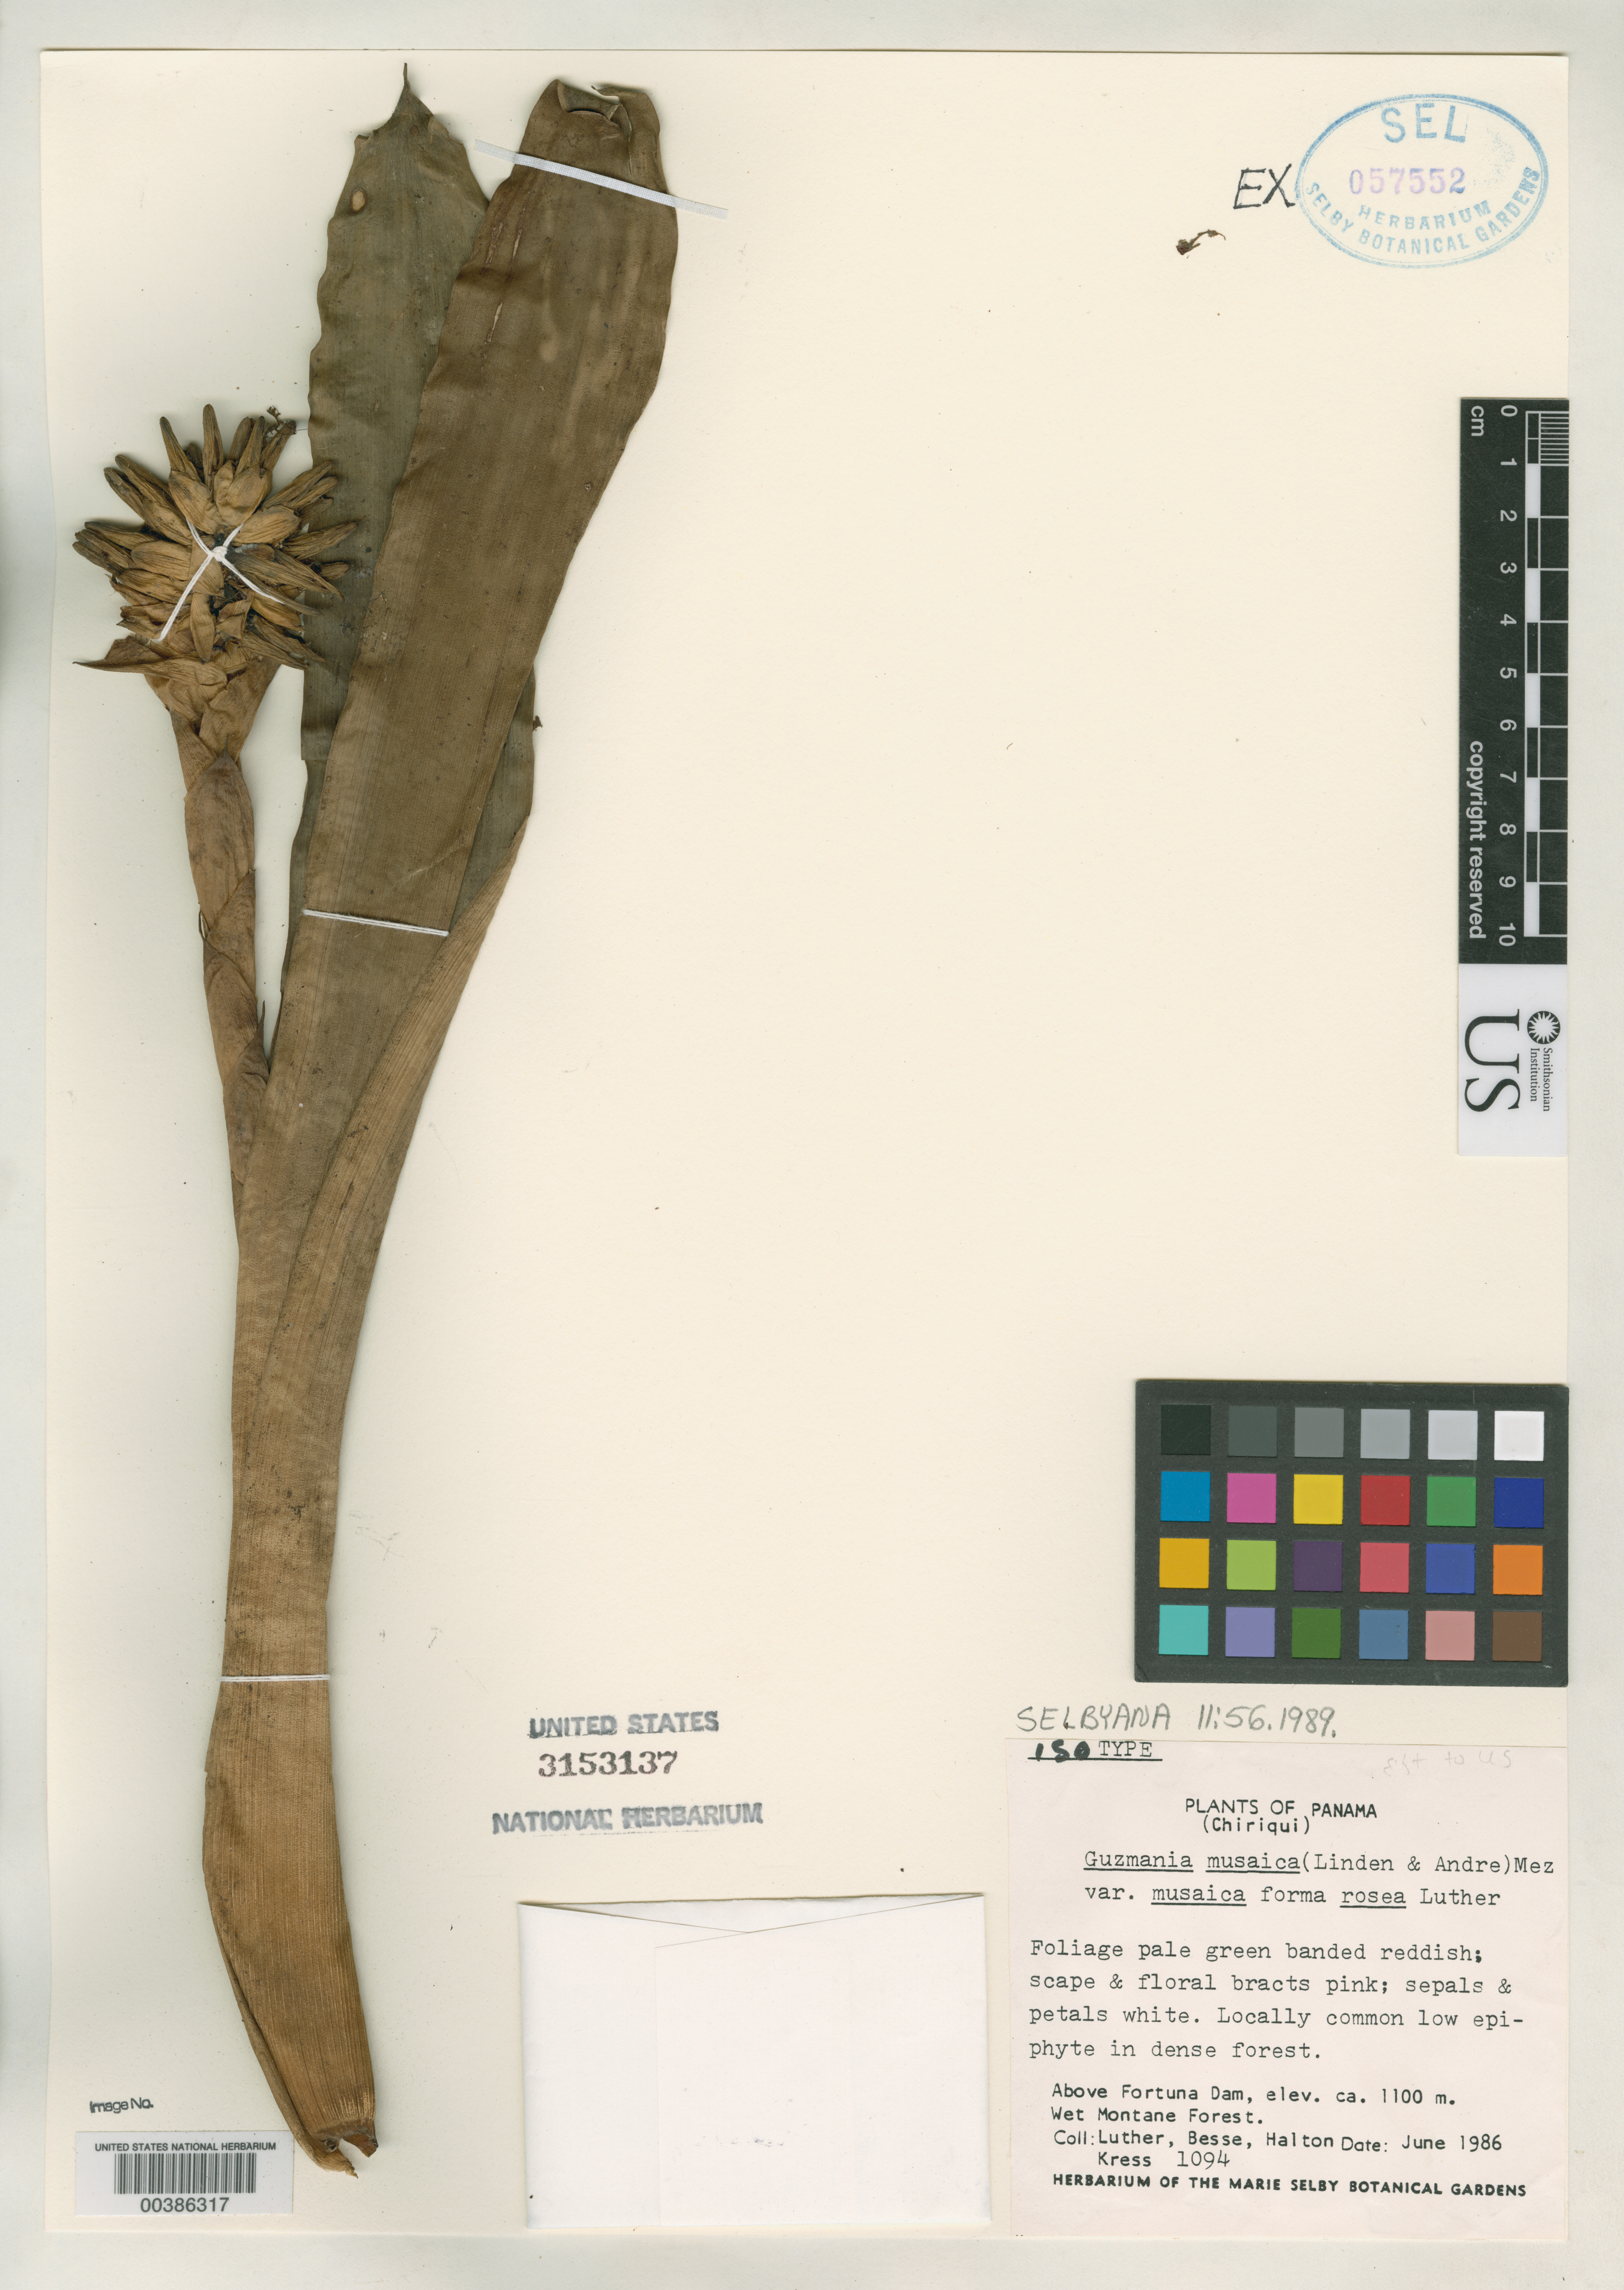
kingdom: Plantae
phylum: Tracheophyta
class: Liliopsida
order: Poales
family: Bromeliaceae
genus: Guzmania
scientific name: Guzmania musaica var. rosea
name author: H. Luther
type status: Isotype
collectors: Harry E. Luther, Libby Besse, J. Halton & W. J. Kress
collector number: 1094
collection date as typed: Jun 1986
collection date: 1986-06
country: Panama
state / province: Chiriquí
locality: Above Fortuna Dam.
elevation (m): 1100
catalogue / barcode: US 3153137